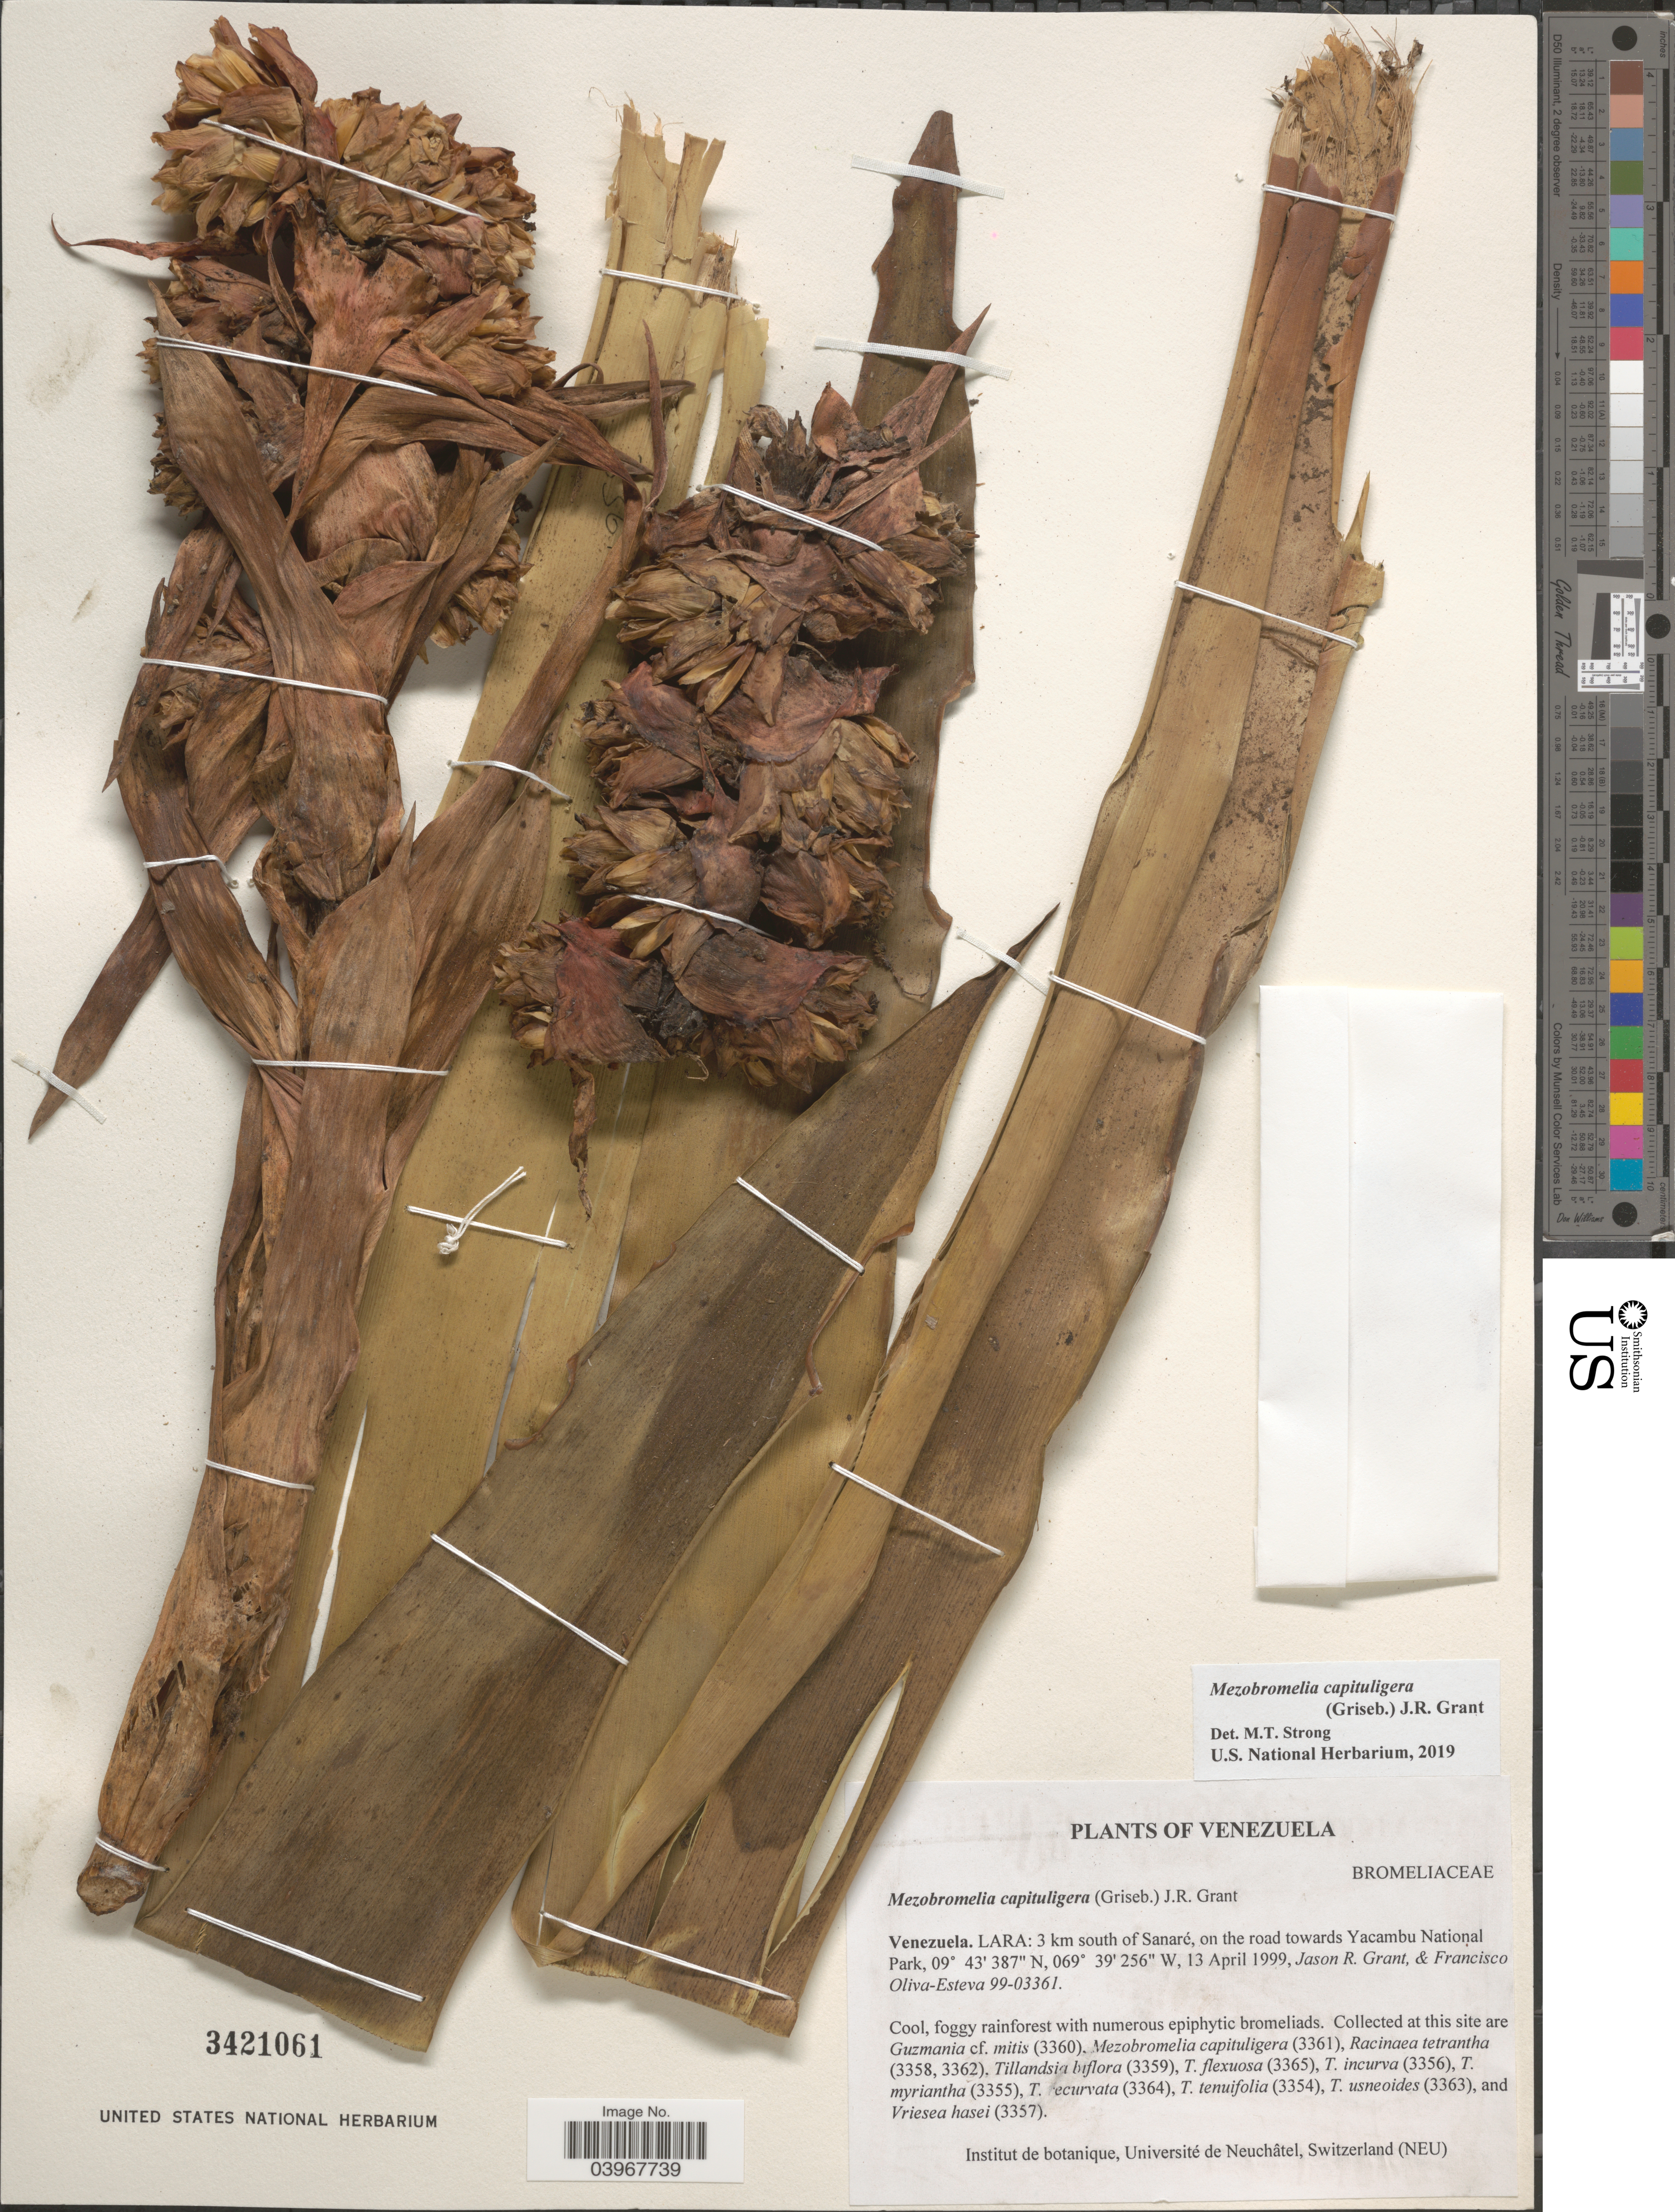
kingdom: Plantae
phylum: Tracheophyta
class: Liliopsida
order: Poales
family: Bromeliaceae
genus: Mezobromelia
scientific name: Mezobromelia capituligera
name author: (Griseb.) J.R. Grant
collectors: J. R. Grant & F. Oliva-Esteva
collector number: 99-03361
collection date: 1999-04-13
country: Venezuela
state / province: Lara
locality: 3 km south of Sanaré, on the road towards Yacambu National Park.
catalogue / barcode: US 3421061